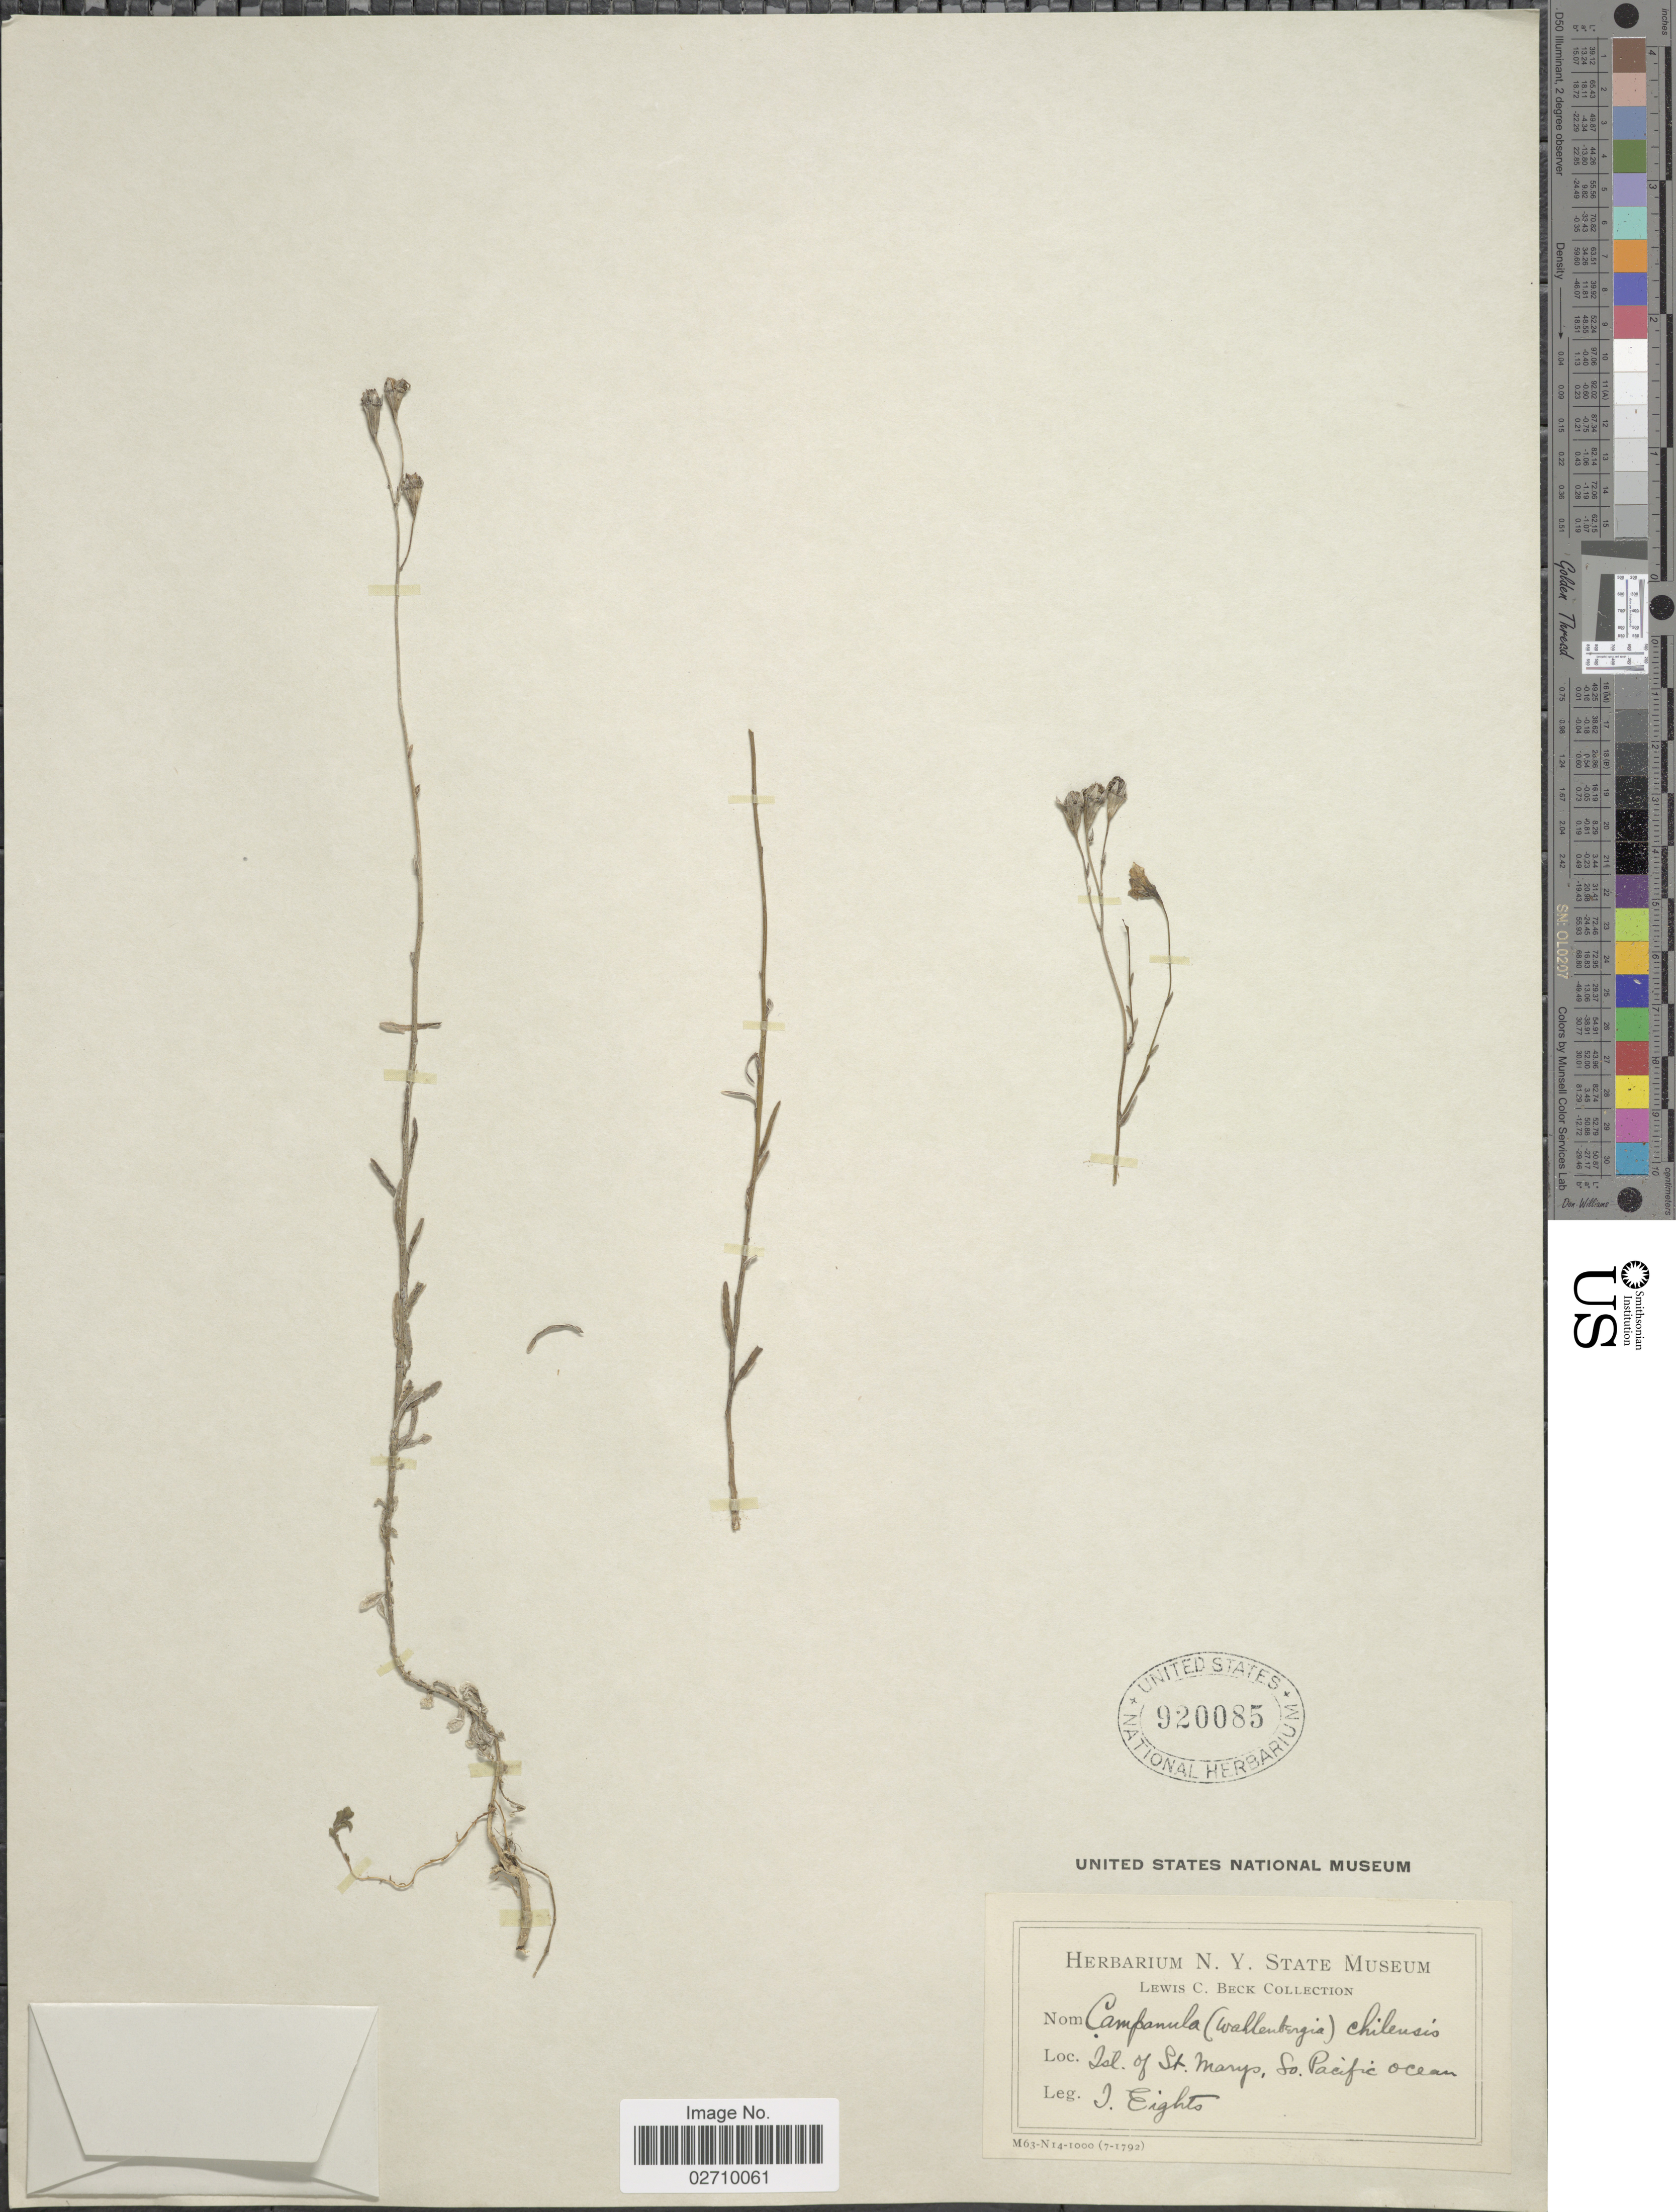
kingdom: Plantae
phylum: Tracheophyta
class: Magnoliopsida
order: Asterales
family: Campanulaceae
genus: Wahlenbergia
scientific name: Wahlenbergia linarioides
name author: (Lam.) A. DC.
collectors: I. Eights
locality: Isl. of St. Marys, So. Pacific Ocean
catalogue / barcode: US 920085